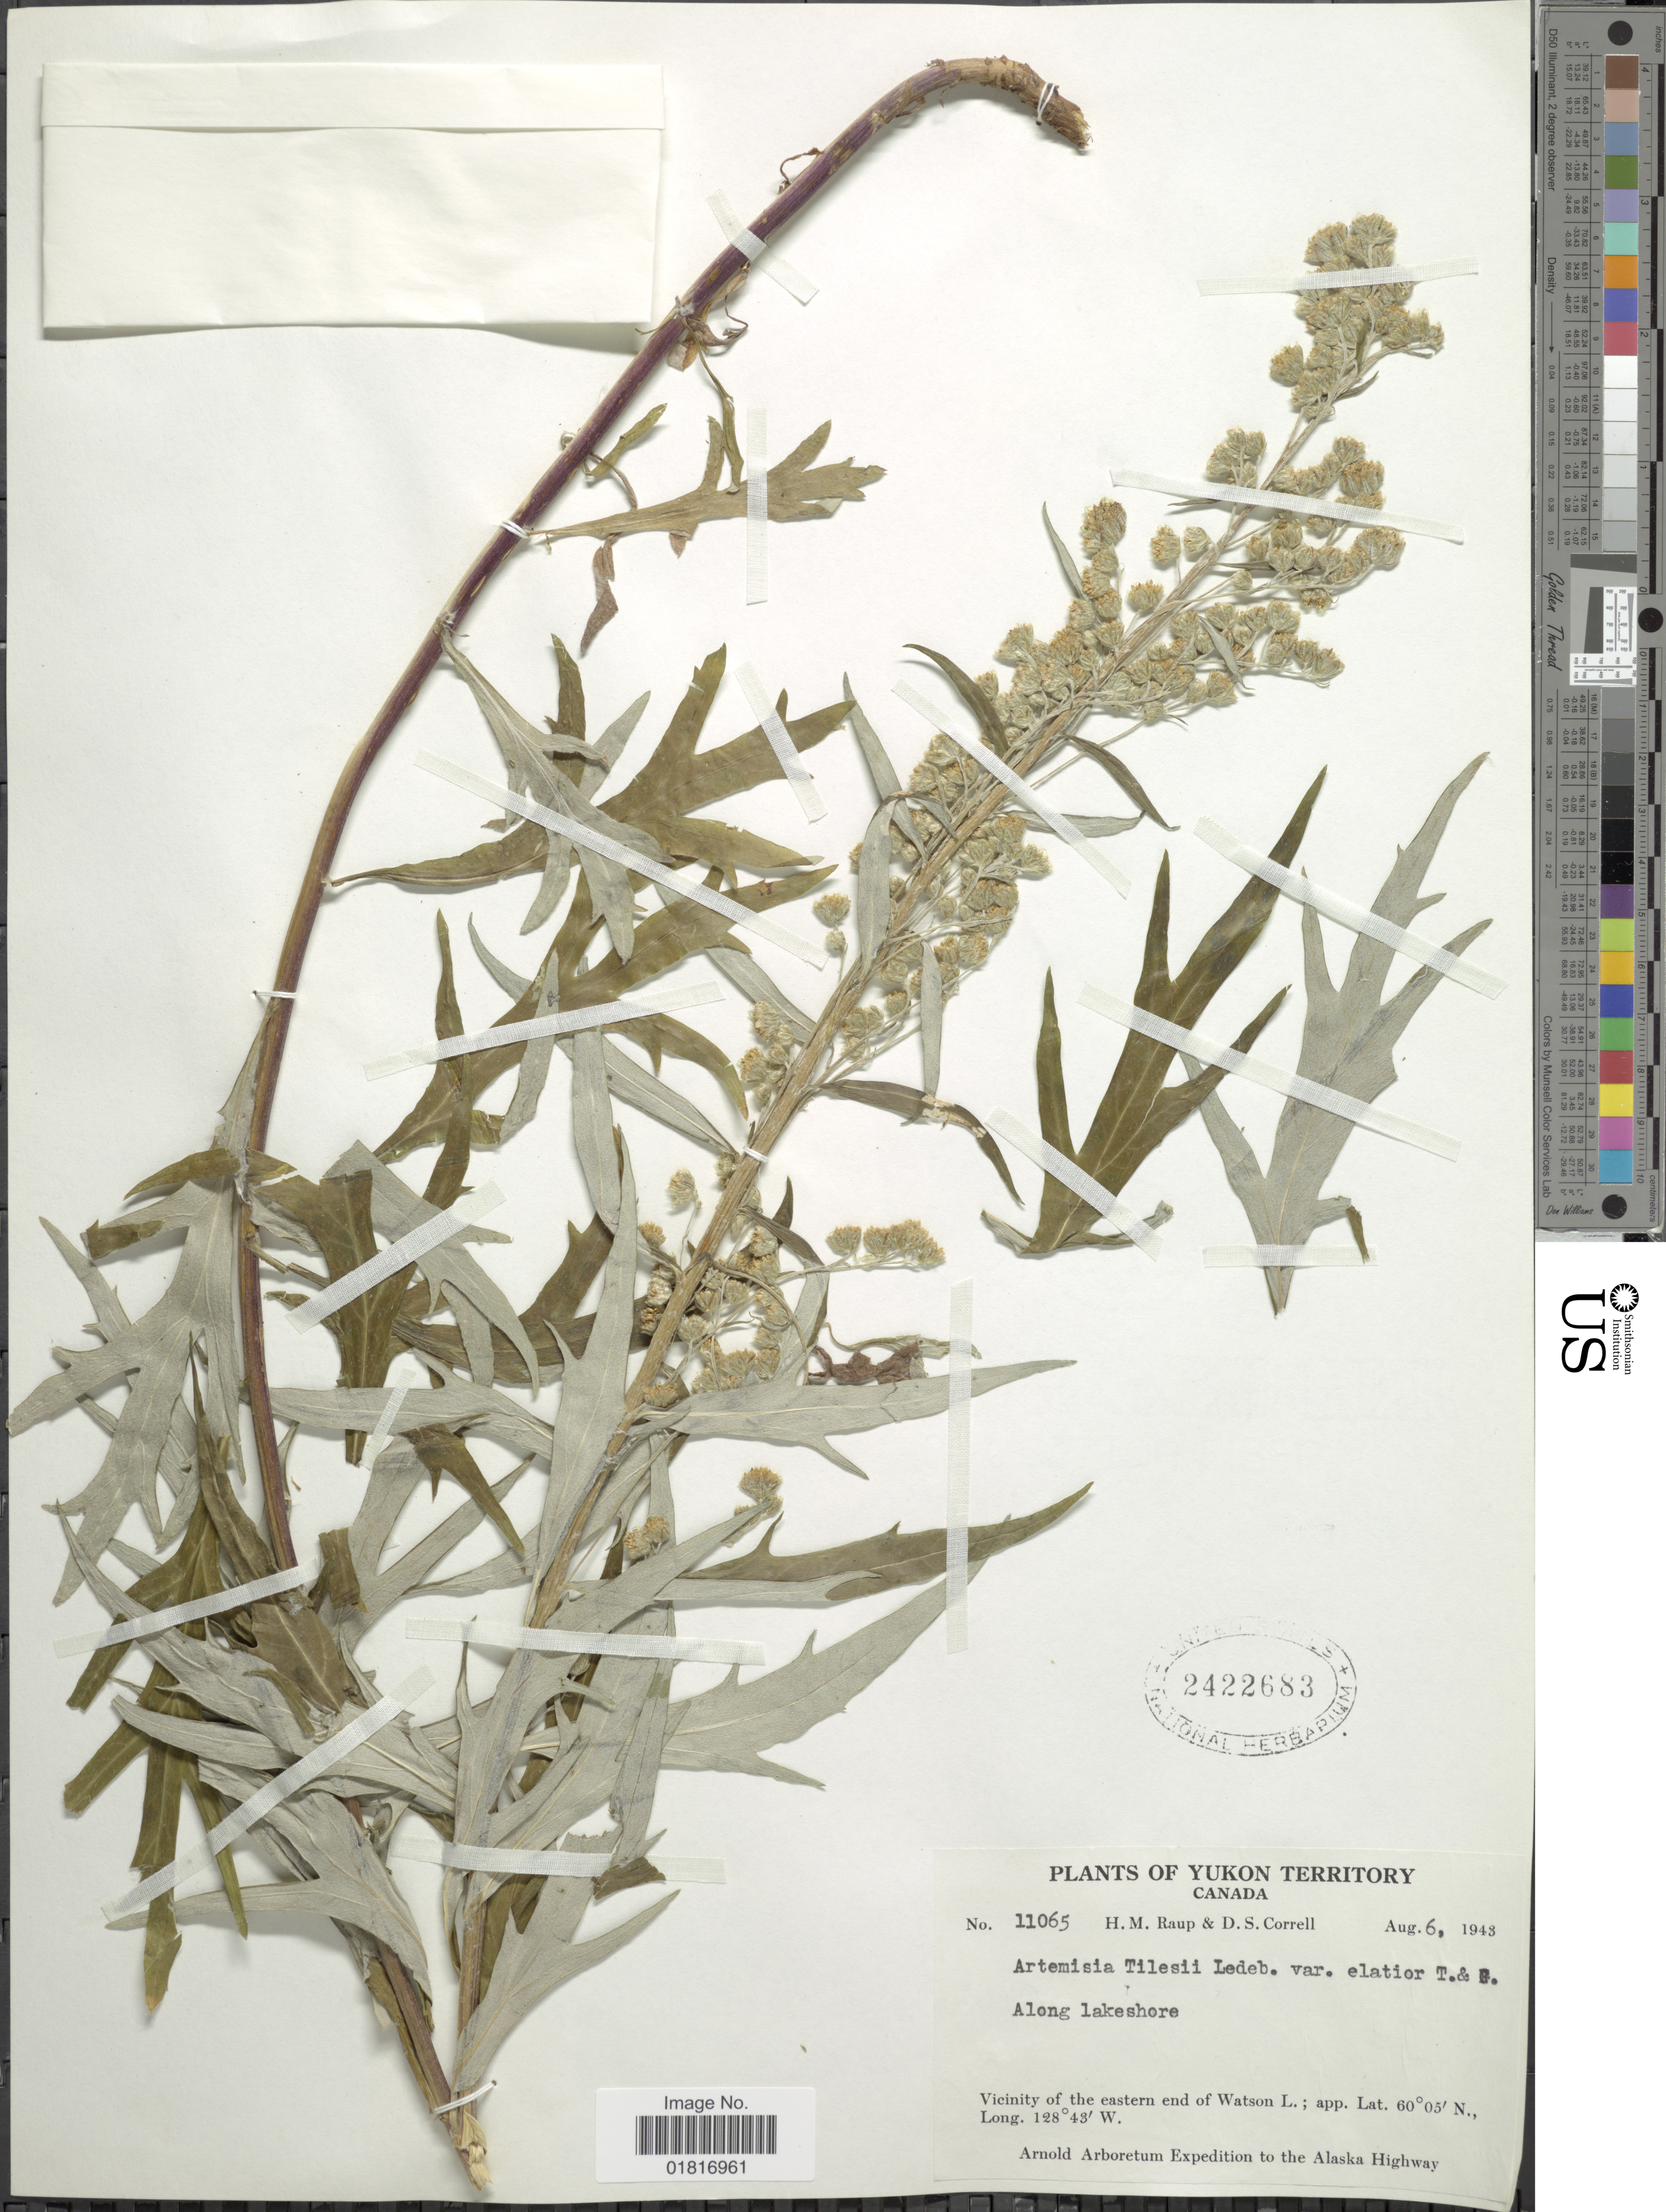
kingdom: Plantae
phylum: Tracheophyta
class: Magnoliopsida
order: Asterales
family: Asteraceae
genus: Artemisia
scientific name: Artemisia tilesii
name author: Ledeb.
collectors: H. Raup & D. S. Correll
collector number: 11065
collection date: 1943-08-06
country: Canada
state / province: Yukon Territory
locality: Along lakeshore, Vicinity of the eastern end of Watson L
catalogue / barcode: US 2422683